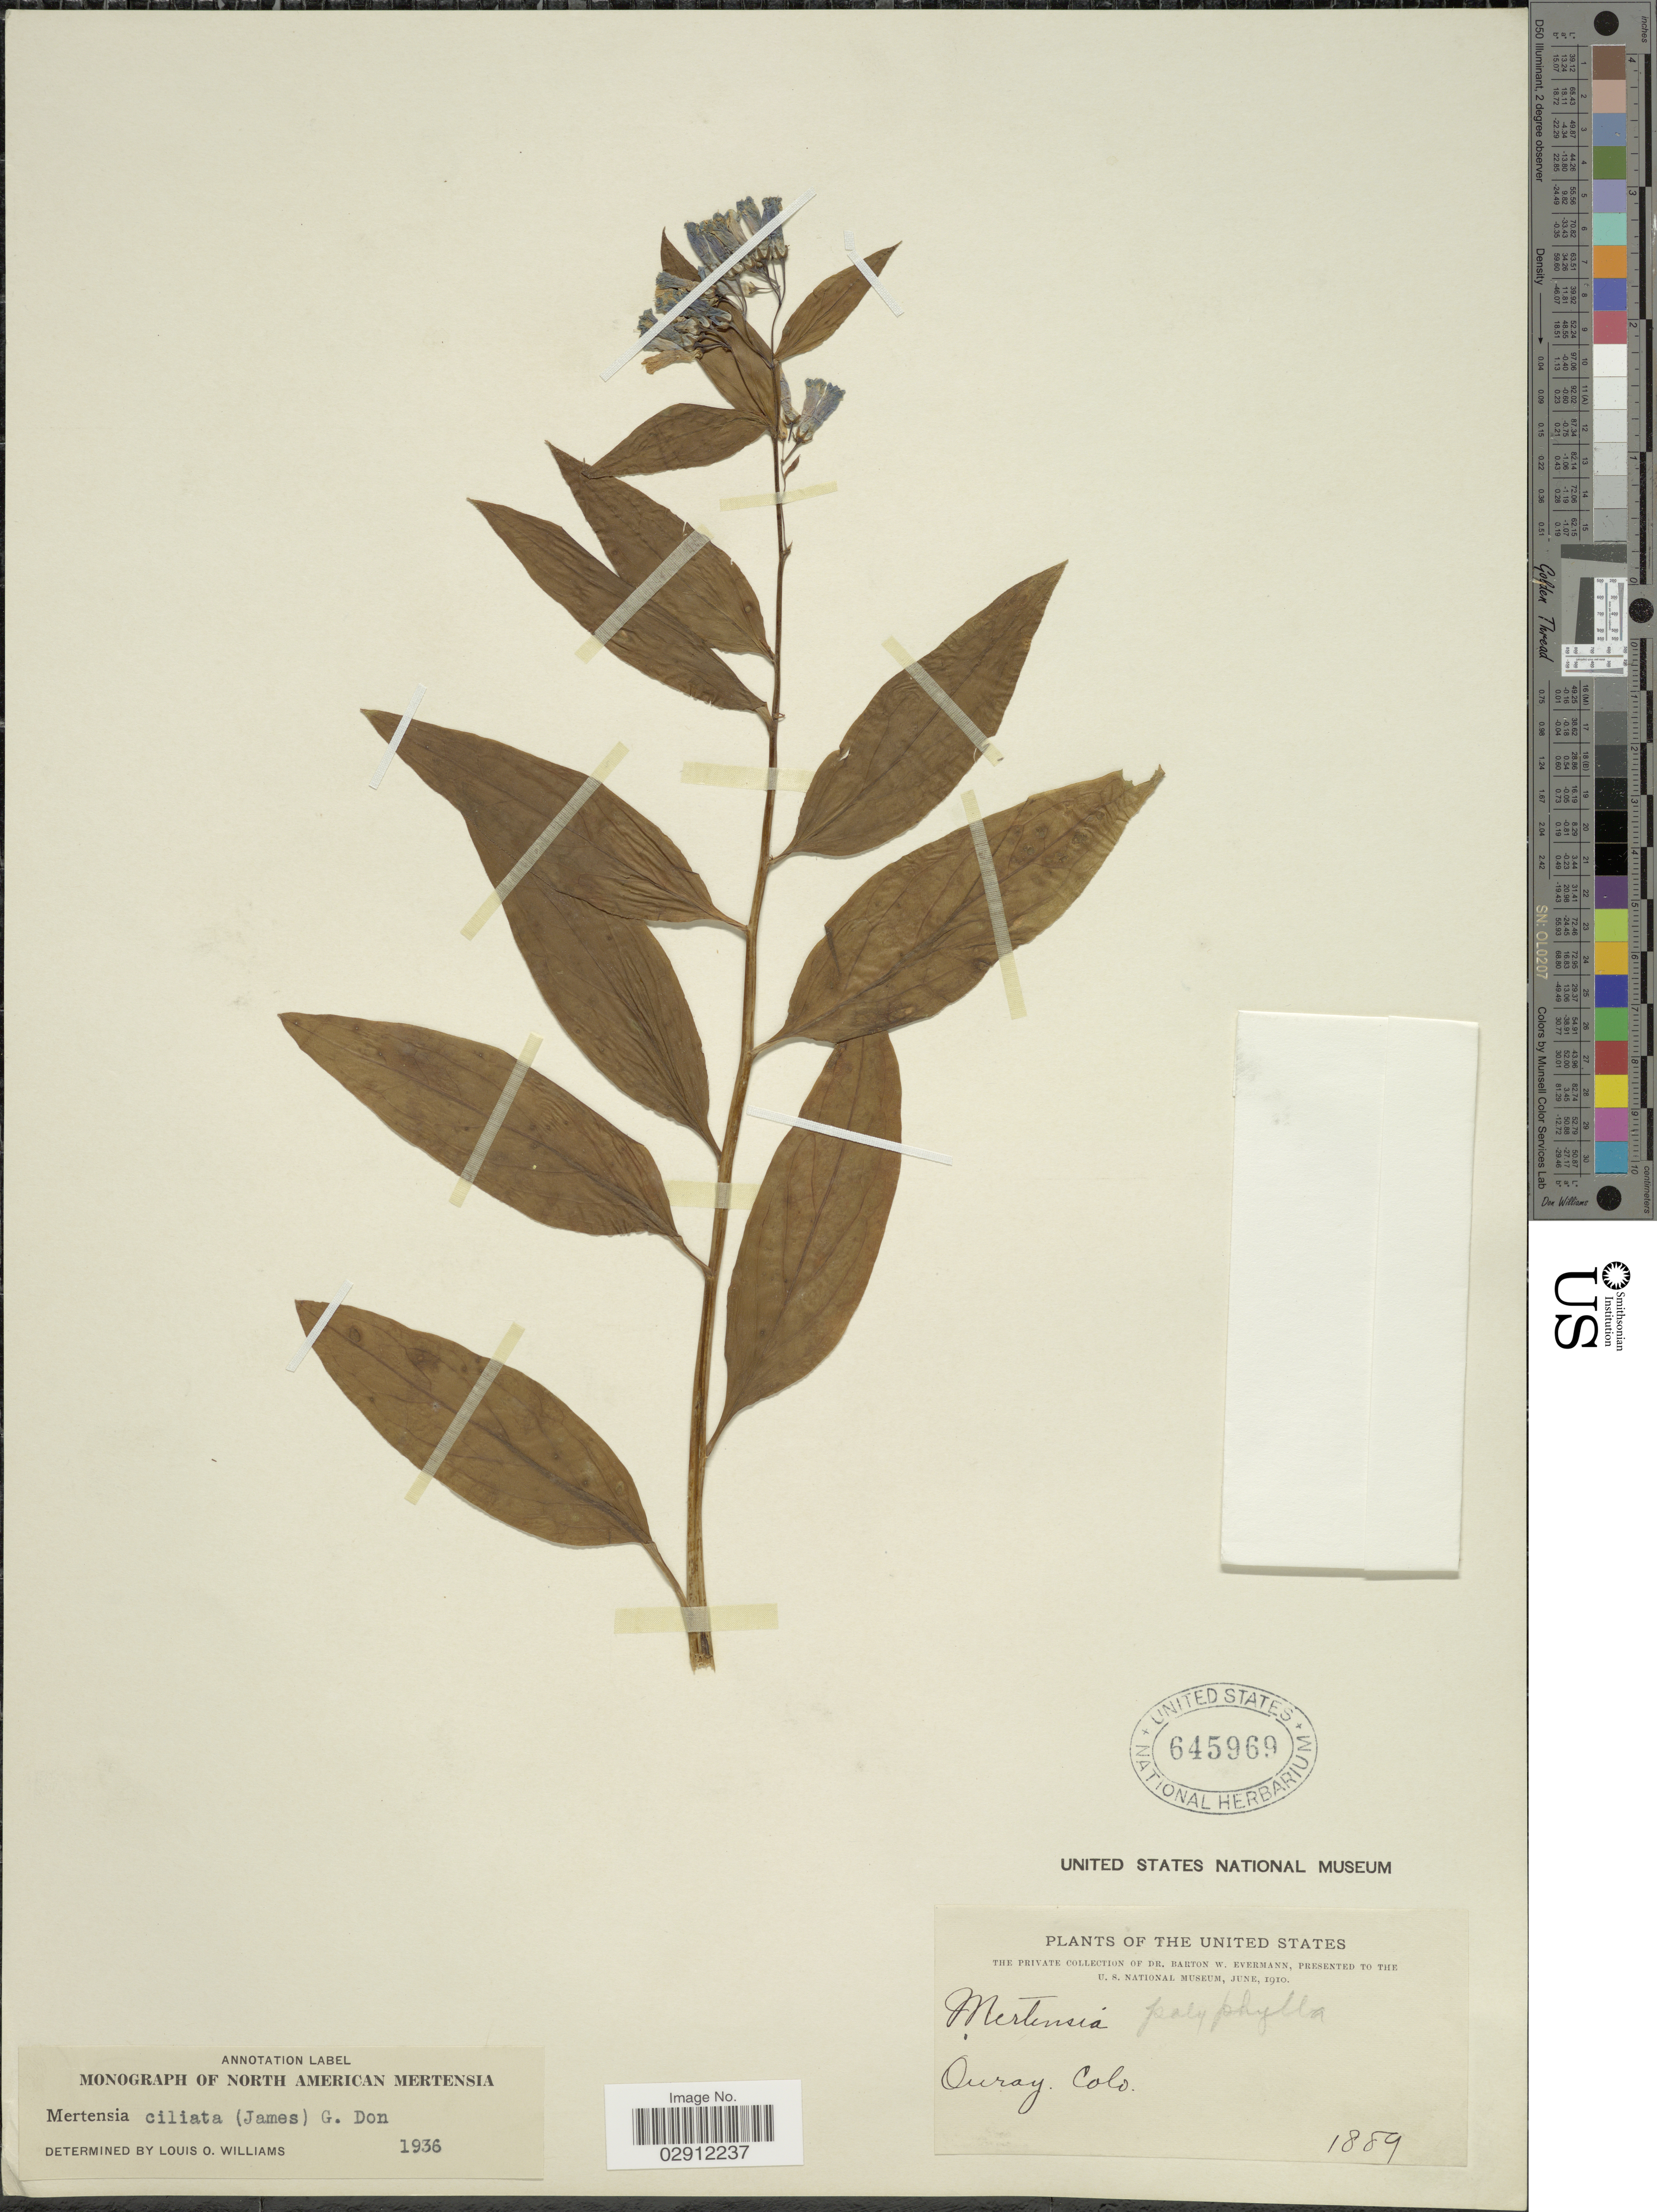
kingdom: Plantae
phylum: Tracheophyta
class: Magnoliopsida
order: Boraginales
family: Boraginaceae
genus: Mertensia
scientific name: Mertensia ciliata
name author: (James) G. Don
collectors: B. W. Evermann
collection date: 1889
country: United States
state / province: Colorado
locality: Ouray, Colo.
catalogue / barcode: US 645969